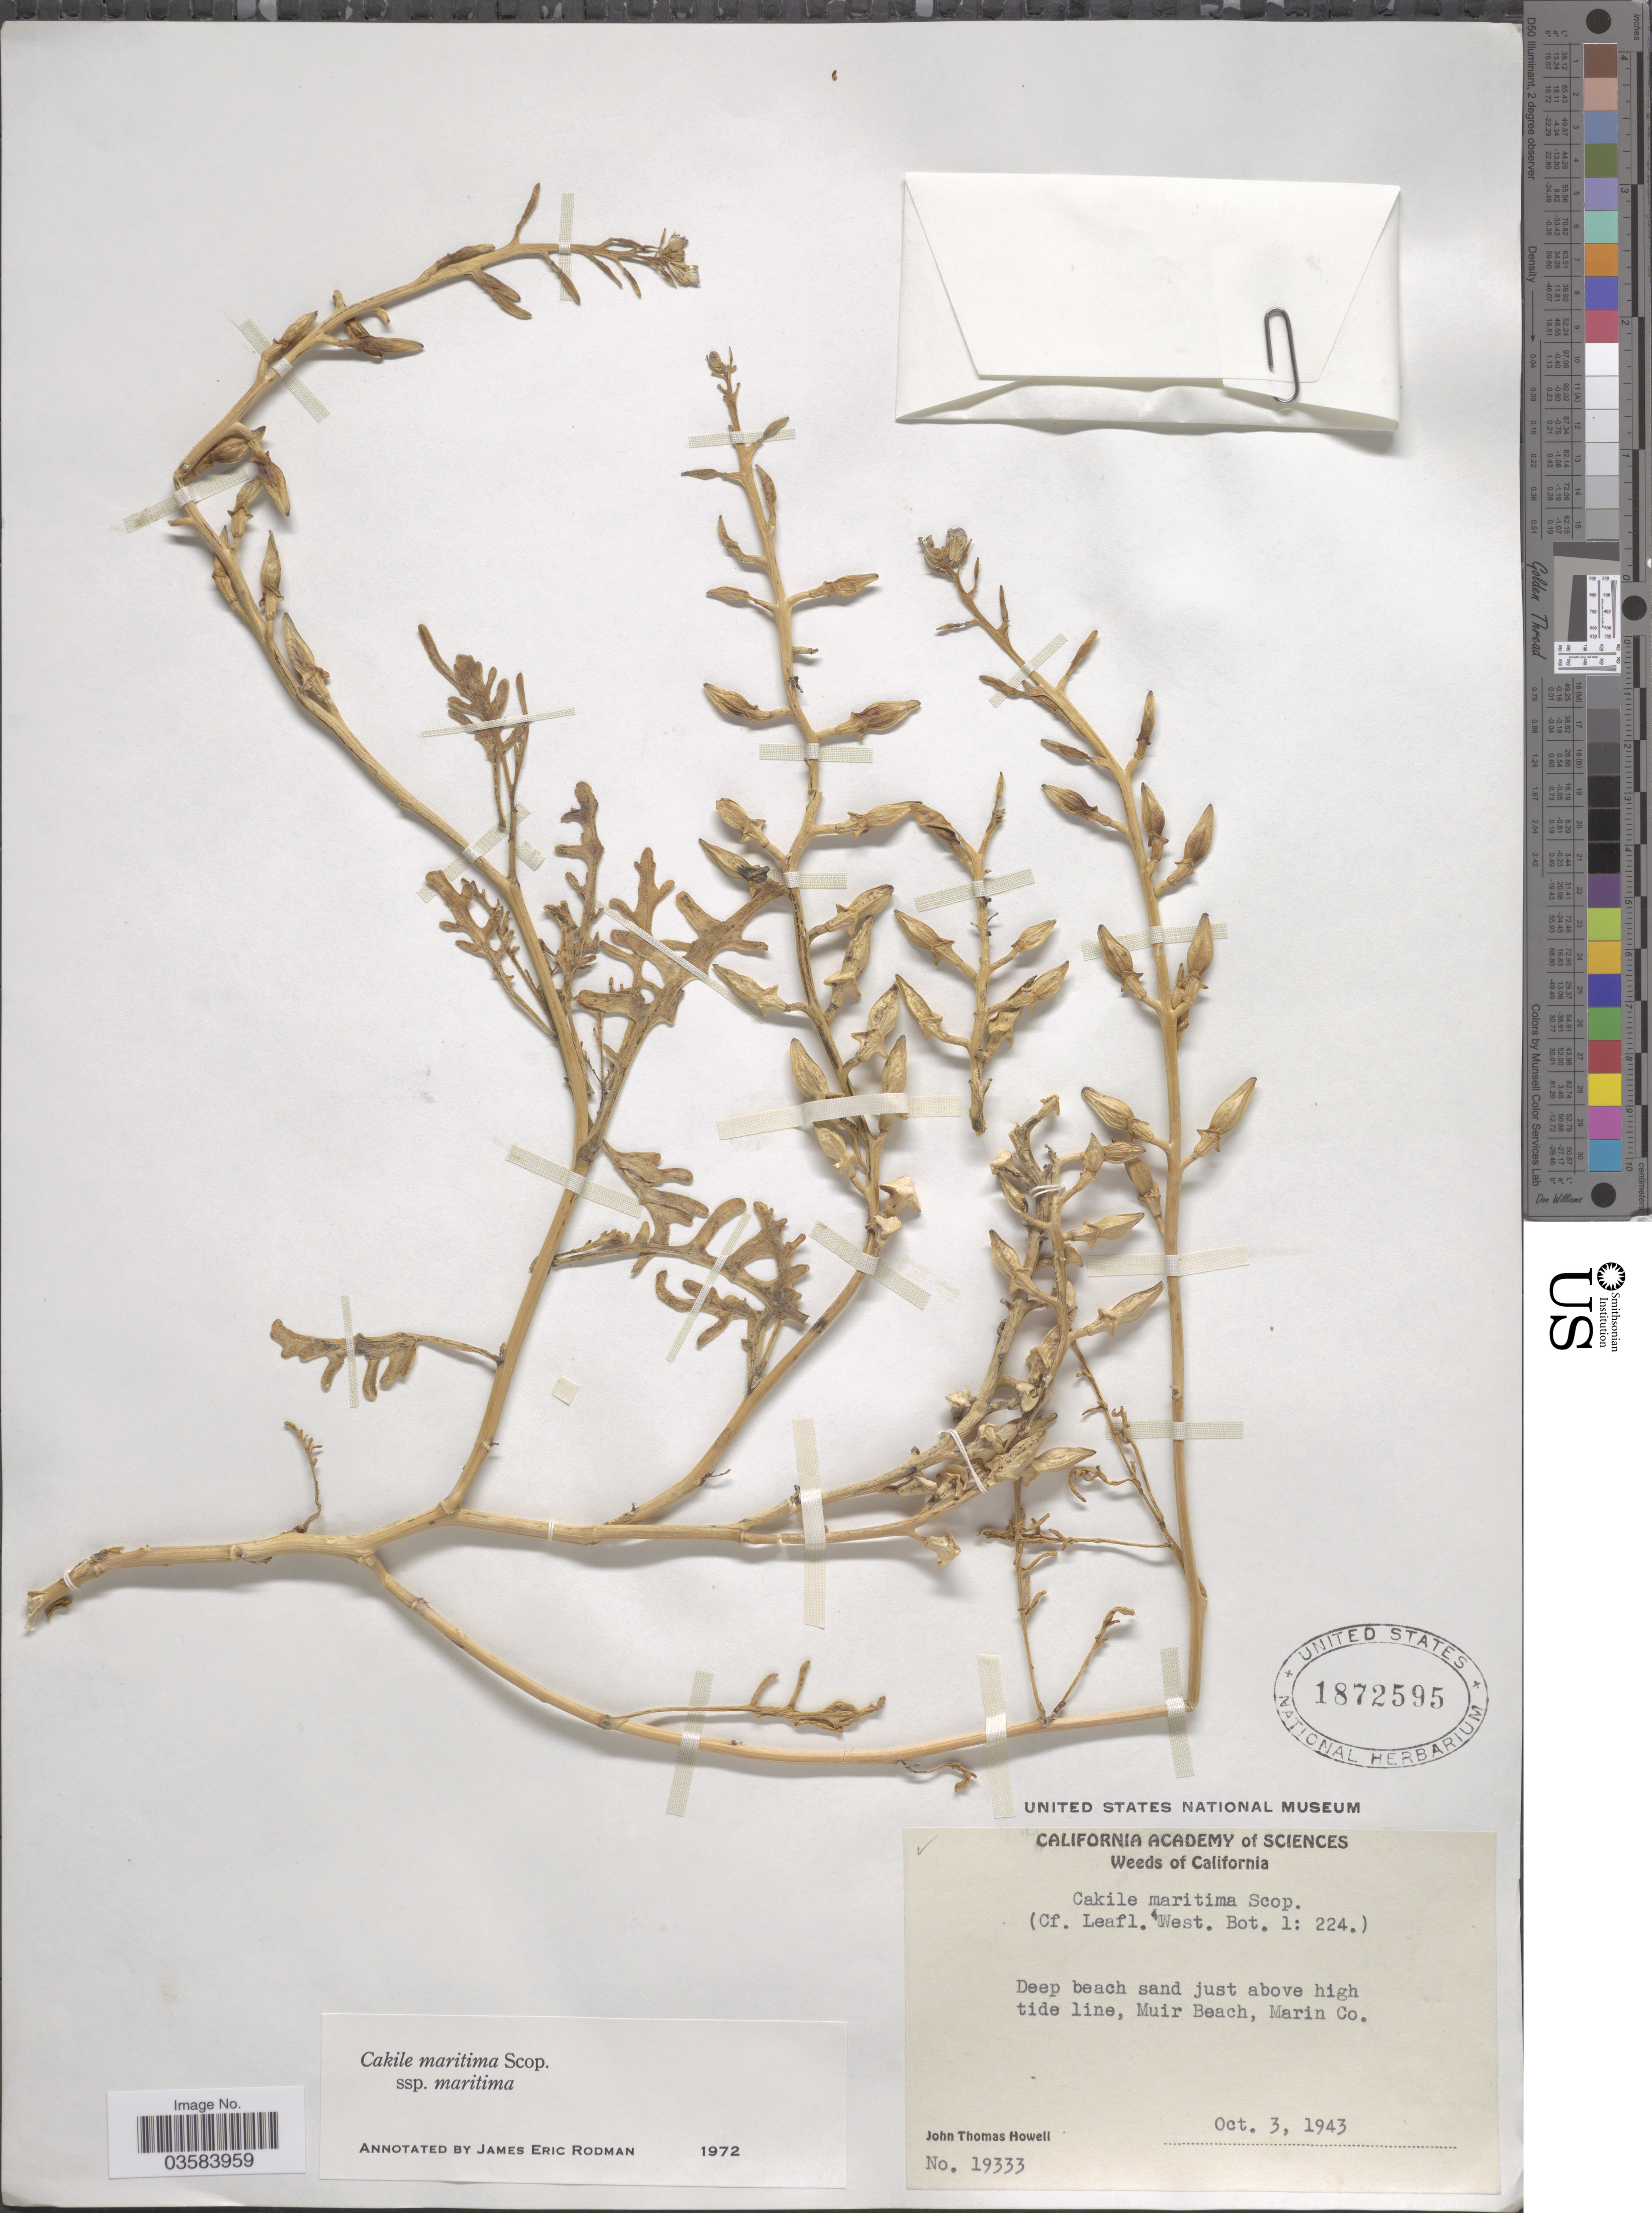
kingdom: Plantae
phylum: Tracheophyta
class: Magnoliopsida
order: Brassicales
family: Brassicaceae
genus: Cakile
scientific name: Cakile maritima subsp. maritima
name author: Scop.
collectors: J. T. Howell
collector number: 19333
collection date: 1943-10-03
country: United States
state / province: California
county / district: Marin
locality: Deep beach sand just above high tide line, Muir Beach, Marin Co.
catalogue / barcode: US 1872595